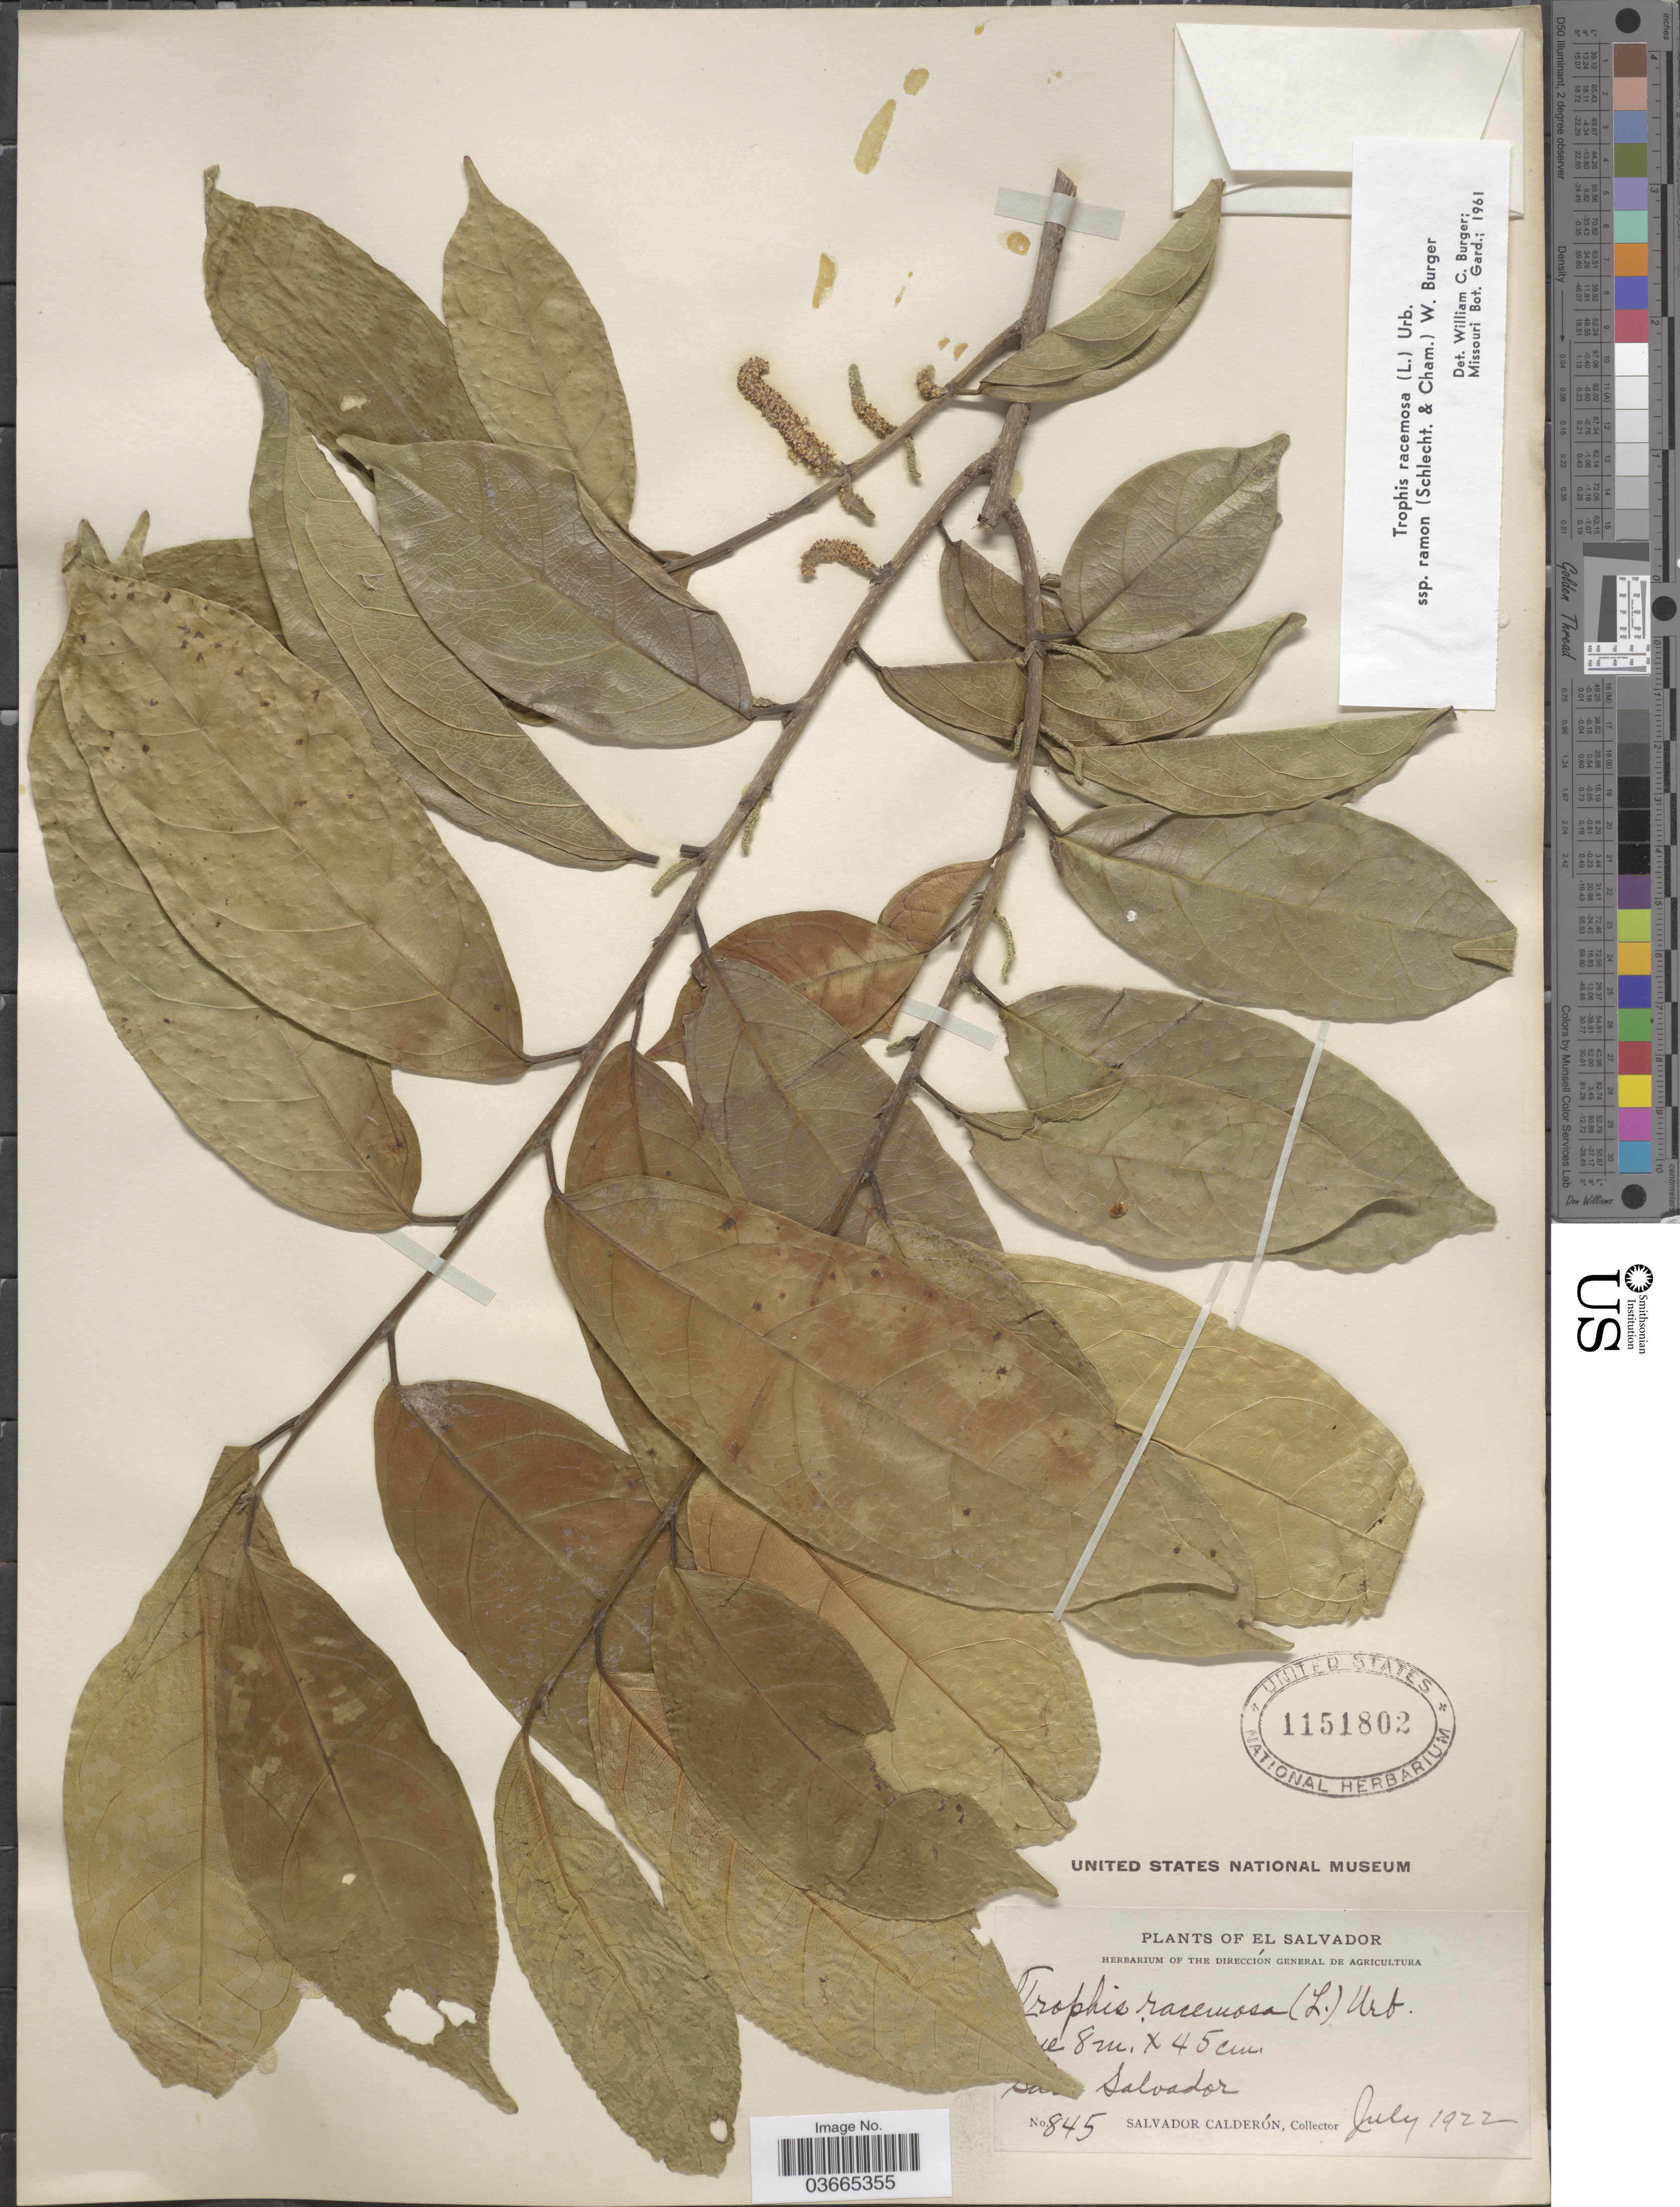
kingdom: Plantae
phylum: Tracheophyta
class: Magnoliopsida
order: Rosales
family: Moraceae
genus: Trophis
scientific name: Trophis racemosa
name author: (L.) Urb.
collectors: S. Calderón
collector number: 845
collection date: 1922-07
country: El Salvador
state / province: San Salvador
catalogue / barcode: US 1151802